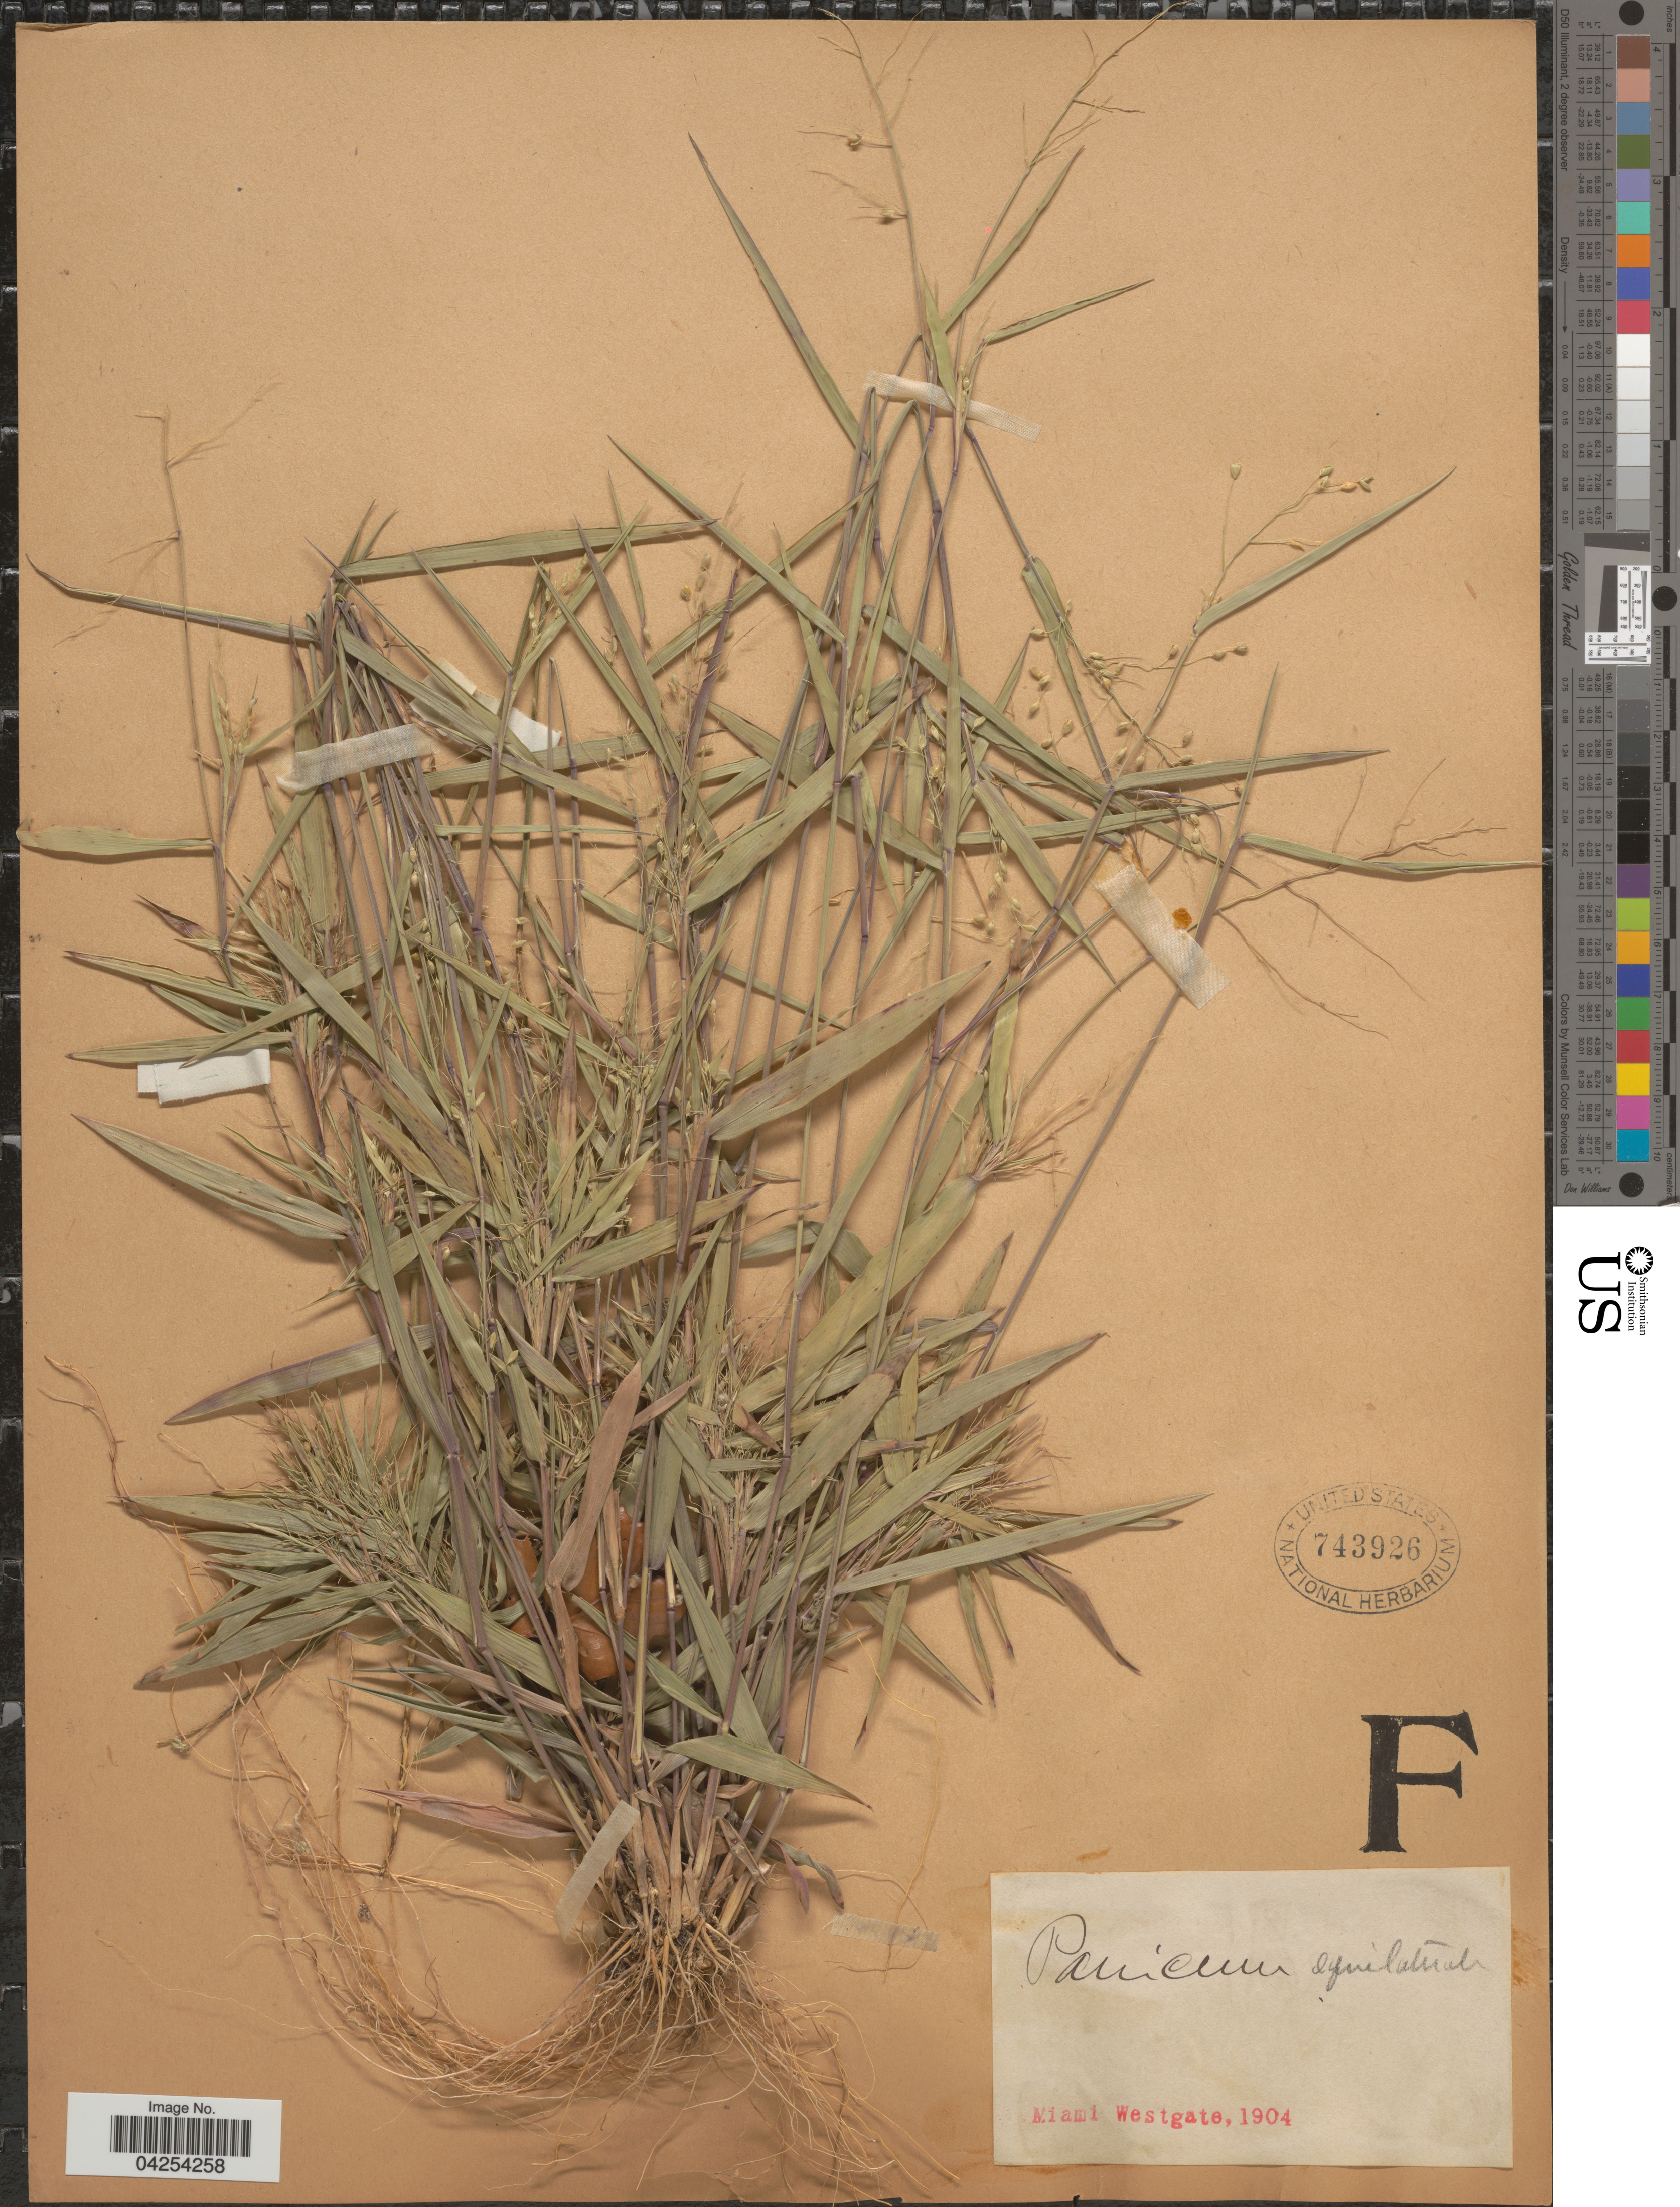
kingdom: Plantae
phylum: Tracheophyta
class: Liliopsida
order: Poales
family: Poaceae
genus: Dichanthelium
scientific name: Dichanthelium commutatum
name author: (Schult.) Gould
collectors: -. Westgate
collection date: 1904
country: United States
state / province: Florida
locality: Miami.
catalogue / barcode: US 743926